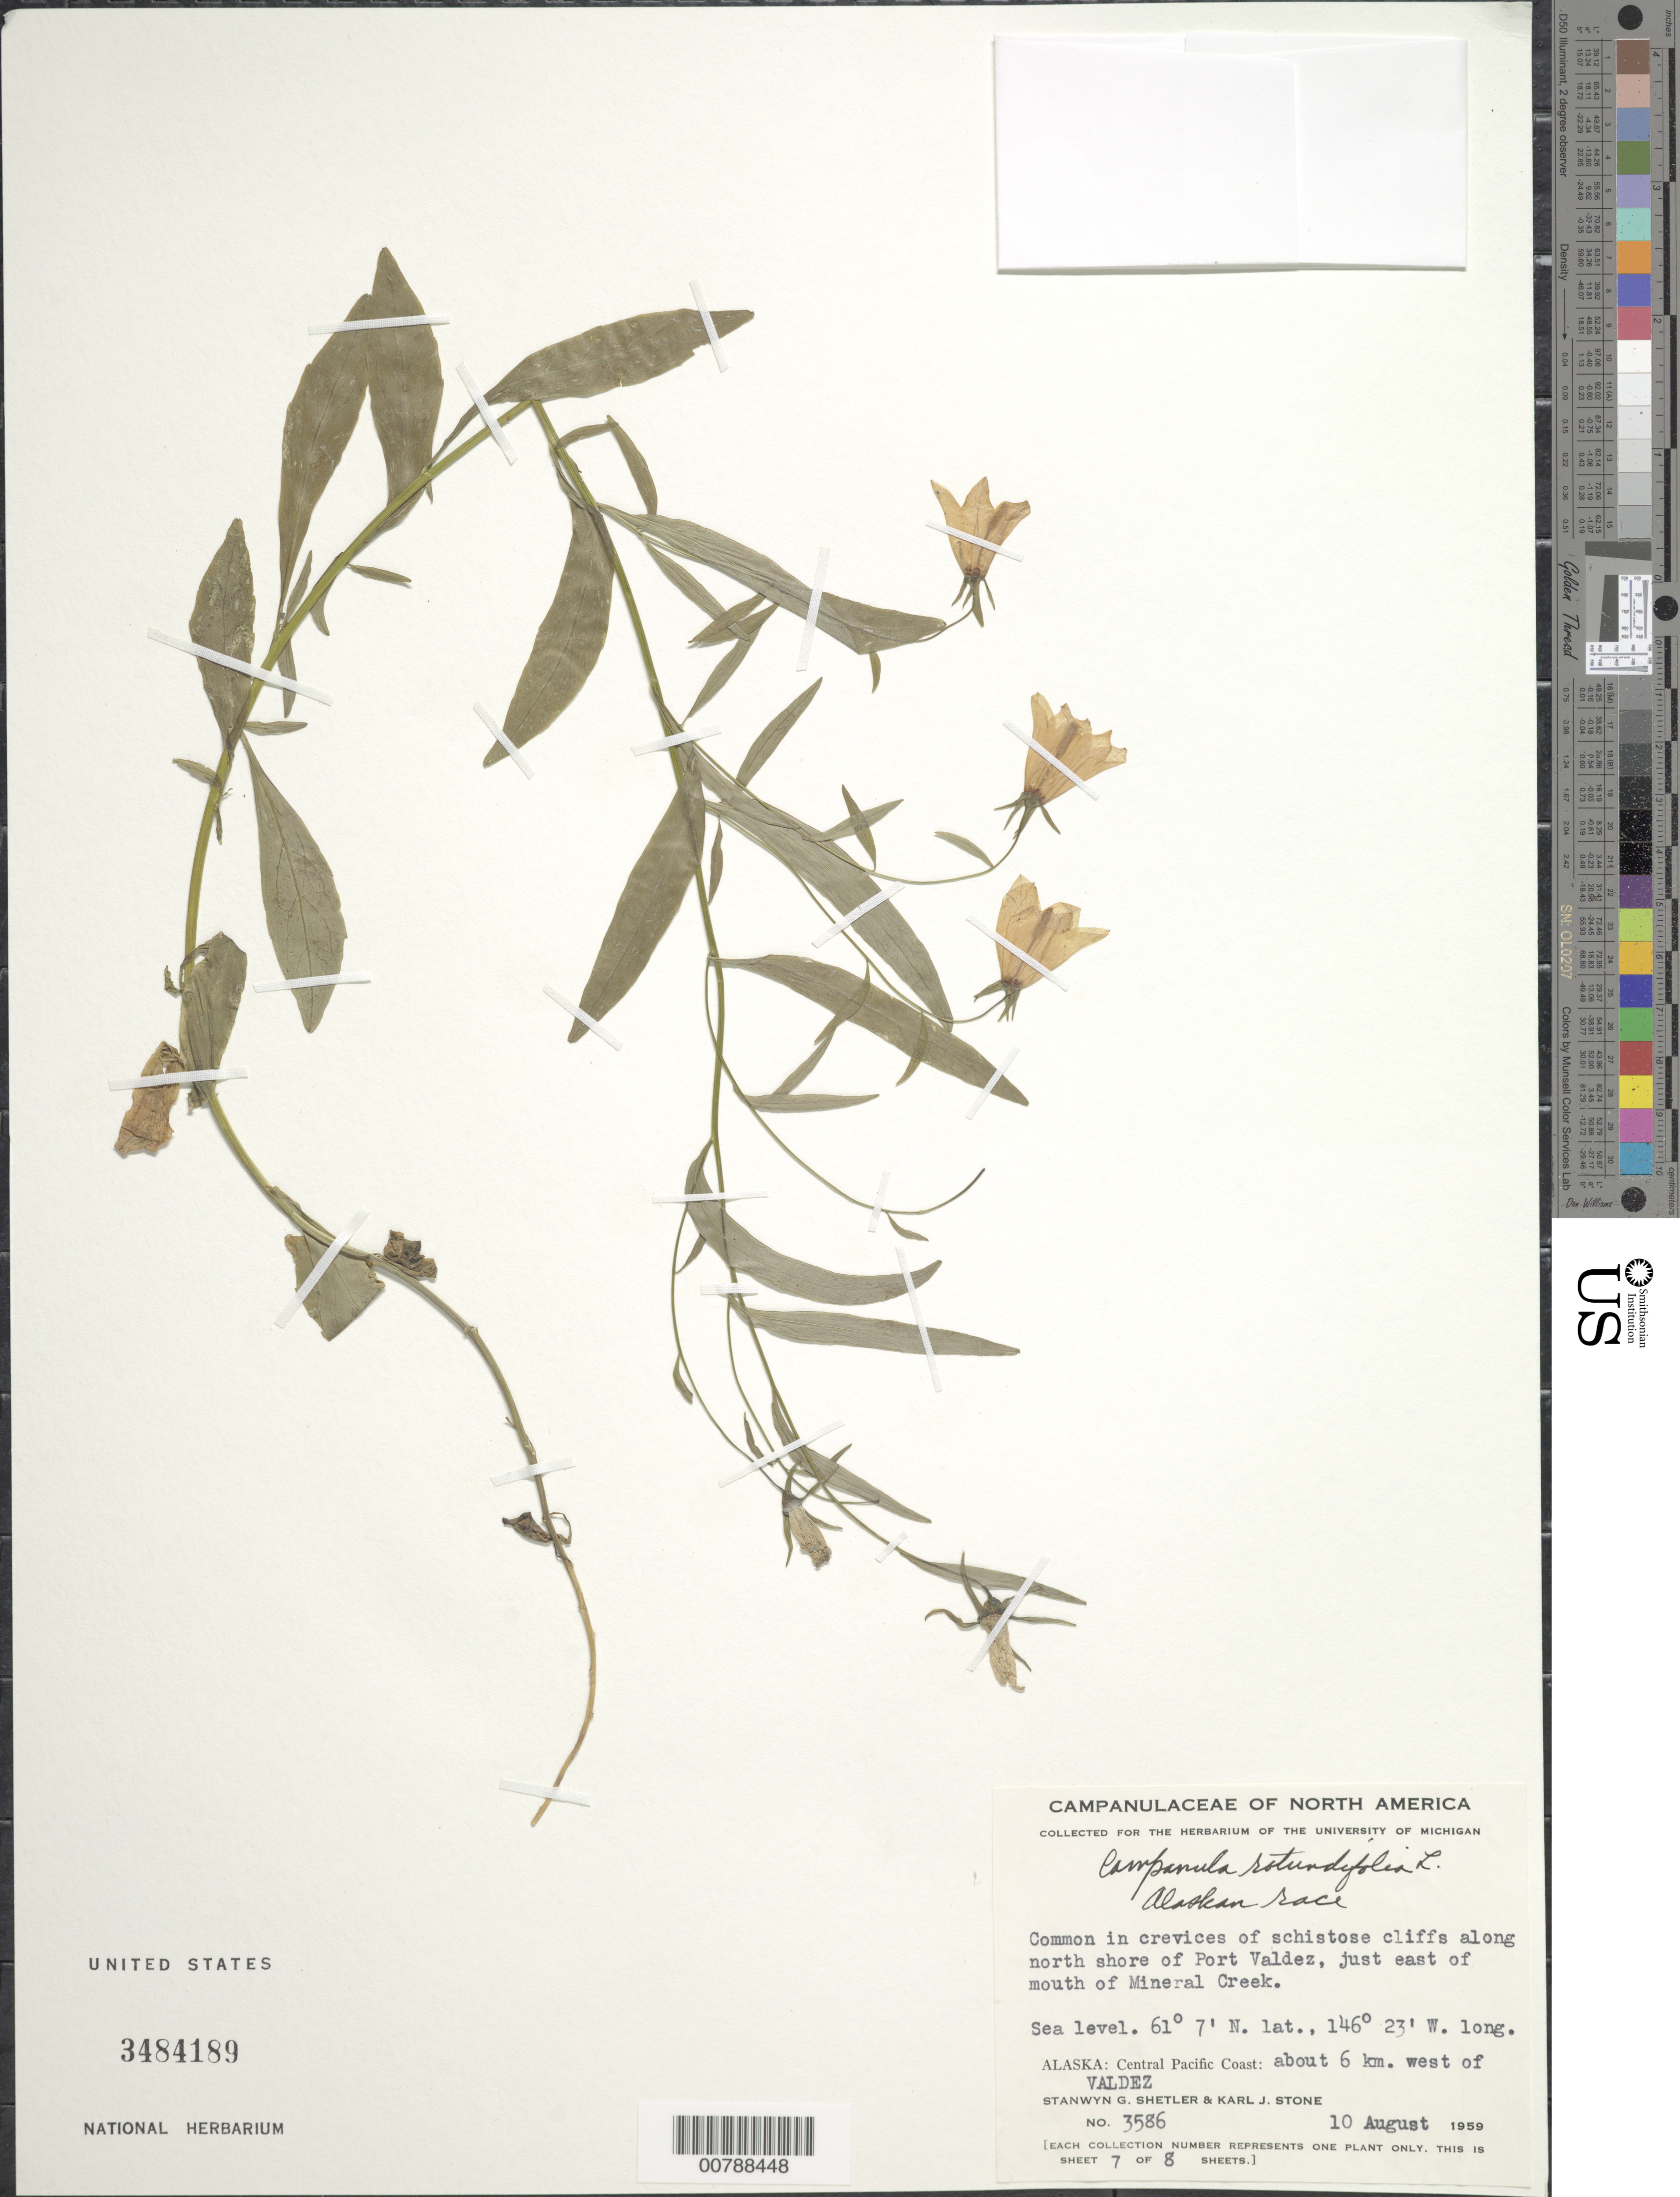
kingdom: Plantae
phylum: Tracheophyta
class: Magnoliopsida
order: Asterales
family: Campanulaceae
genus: Campanula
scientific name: Campanula rotundifolia L. Alaskan race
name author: L.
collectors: S. Shetler & K. J. Stone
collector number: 3578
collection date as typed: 10 August 1959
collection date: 1959-08-10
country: United States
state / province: Alaska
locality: Central Pacific Coast. Along north shore of Port Valdez, just east of mouth of Mineral Creek.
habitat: Common in crevices of schistose cliffs .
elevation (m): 0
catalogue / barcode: US 3484189